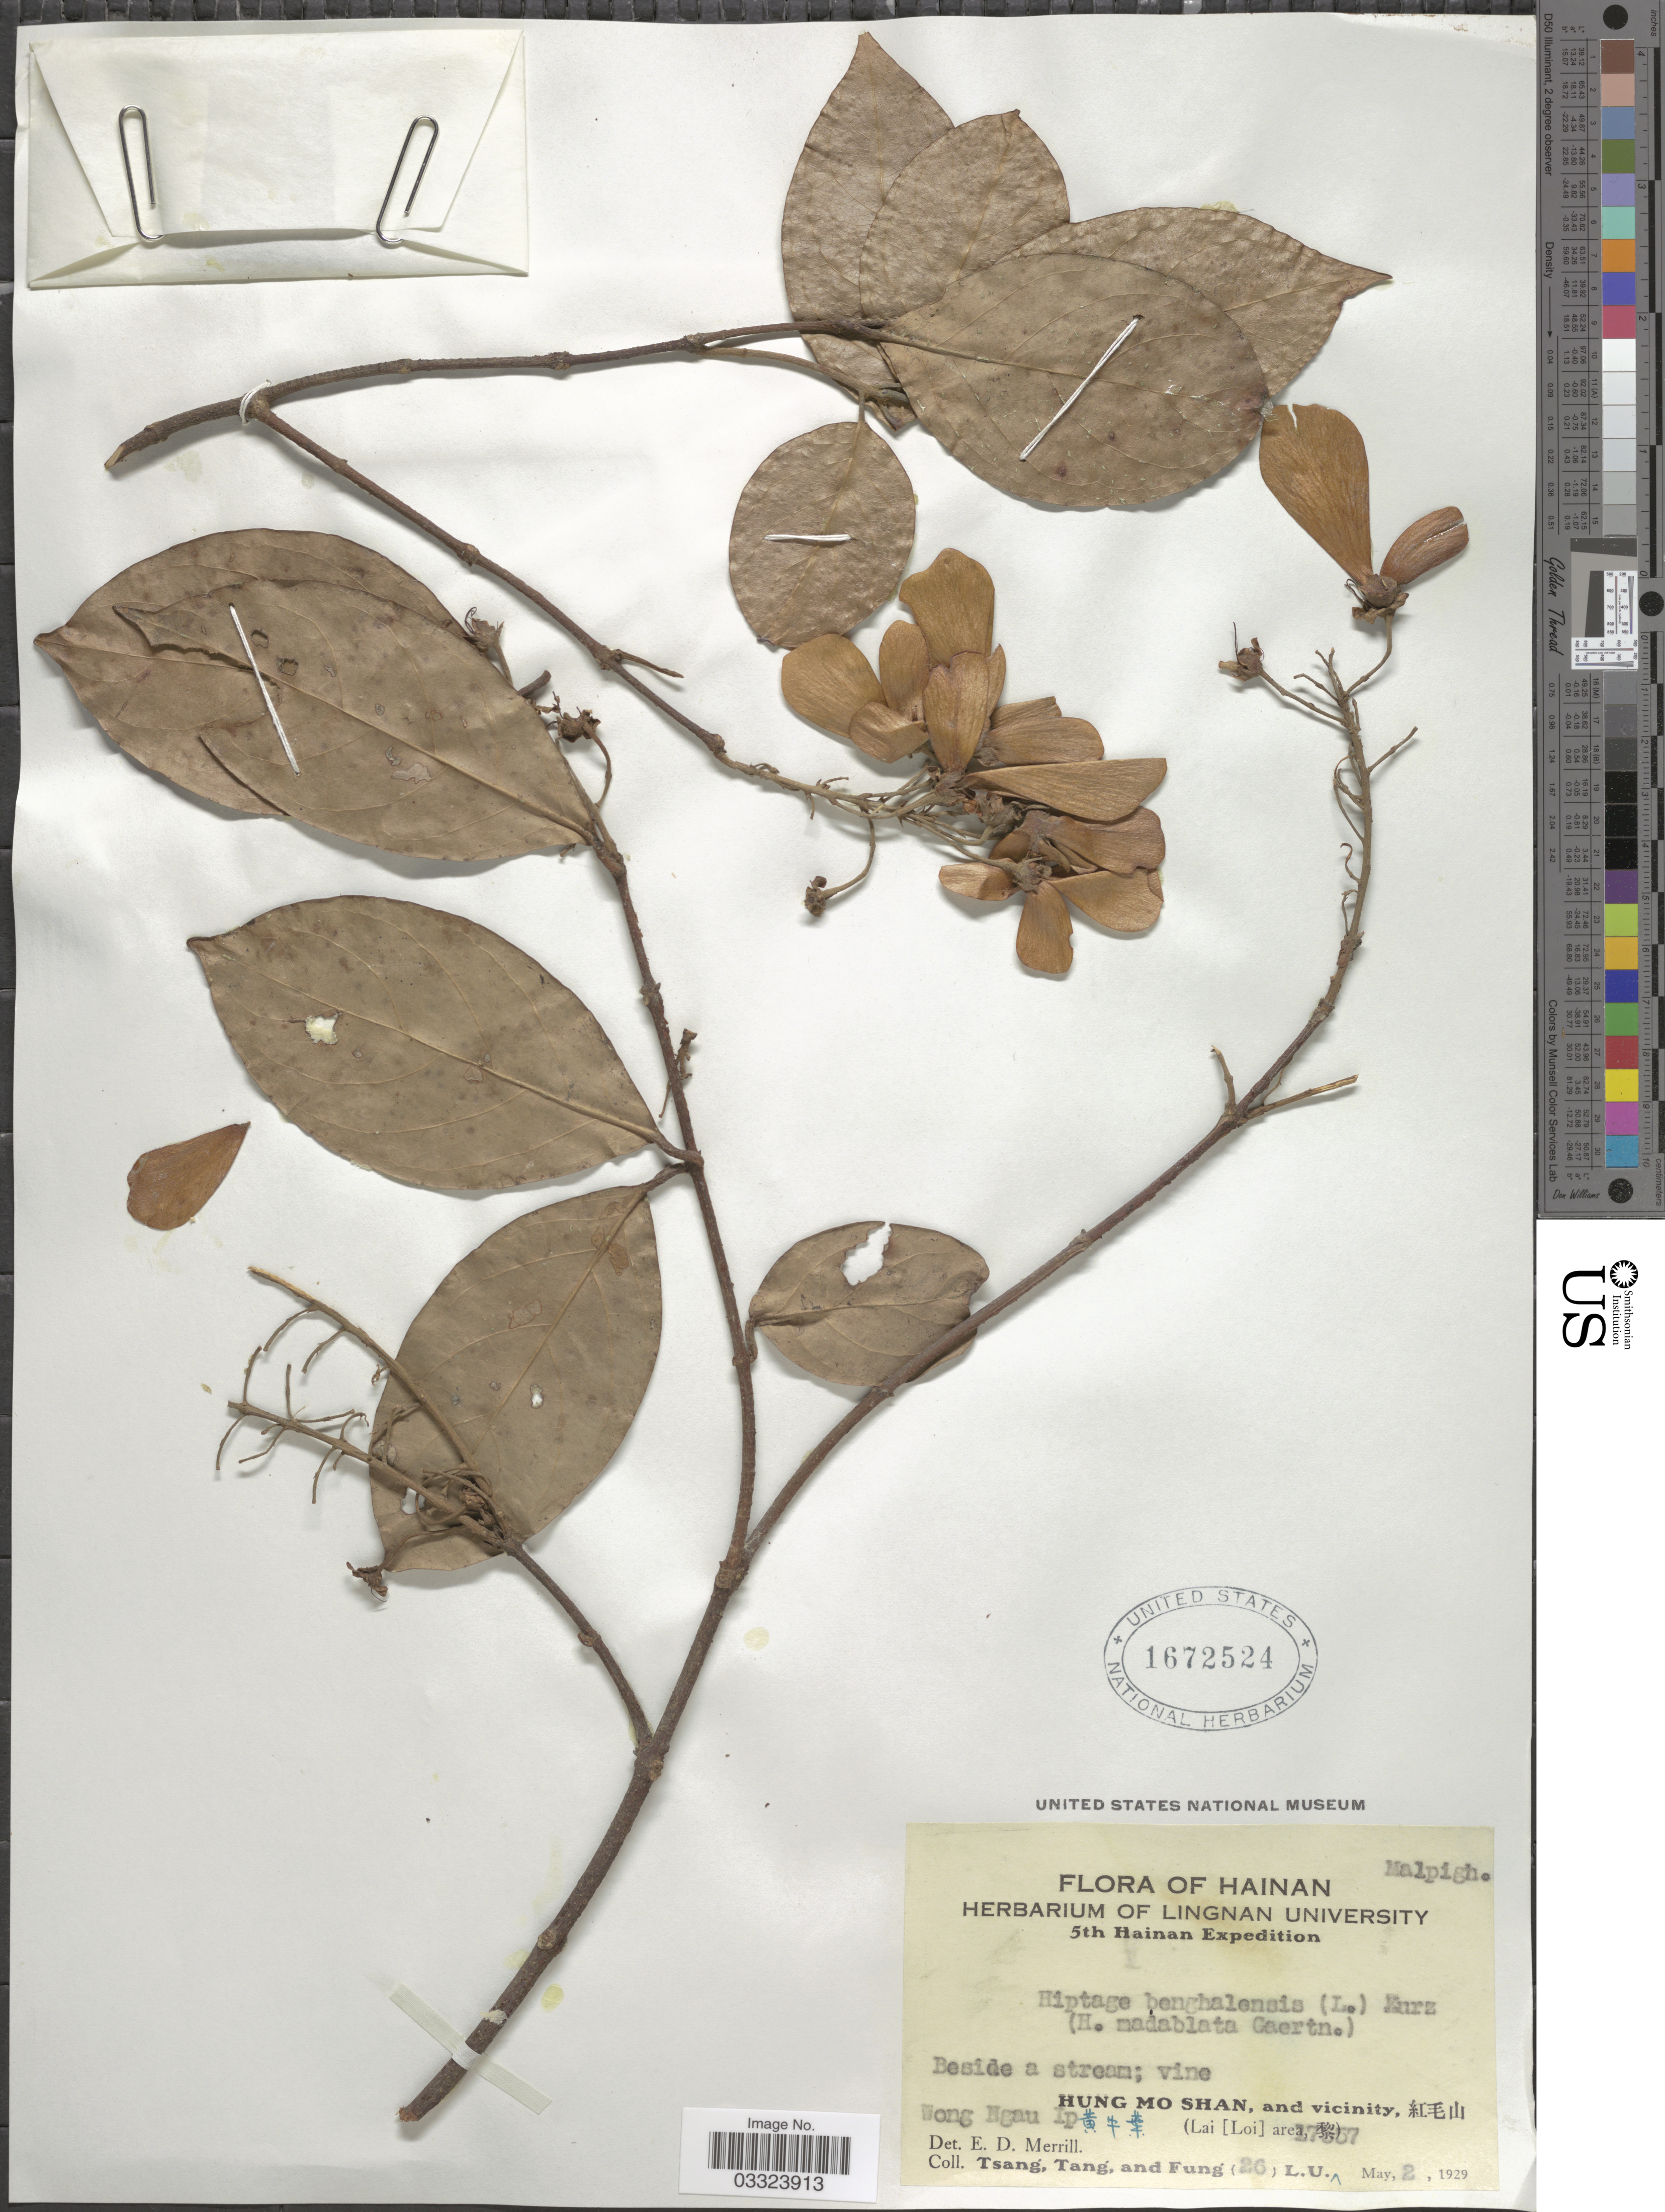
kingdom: Plantae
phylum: Tracheophyta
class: Magnoliopsida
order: Malpighiales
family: Malpighiaceae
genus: Hiptage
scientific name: Hiptage benghalensis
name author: (L.) Kurz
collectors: -- Tsang, -- Tang & Fung, --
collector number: (26) L.U. 17557*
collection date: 1929-05-02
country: China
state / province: Hainan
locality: HuMo Shan, and vicinity, (Wong Ngau Ip (Lai [Loi] area/ Li and Miao Autonomous Prefecture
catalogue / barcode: US 1672524